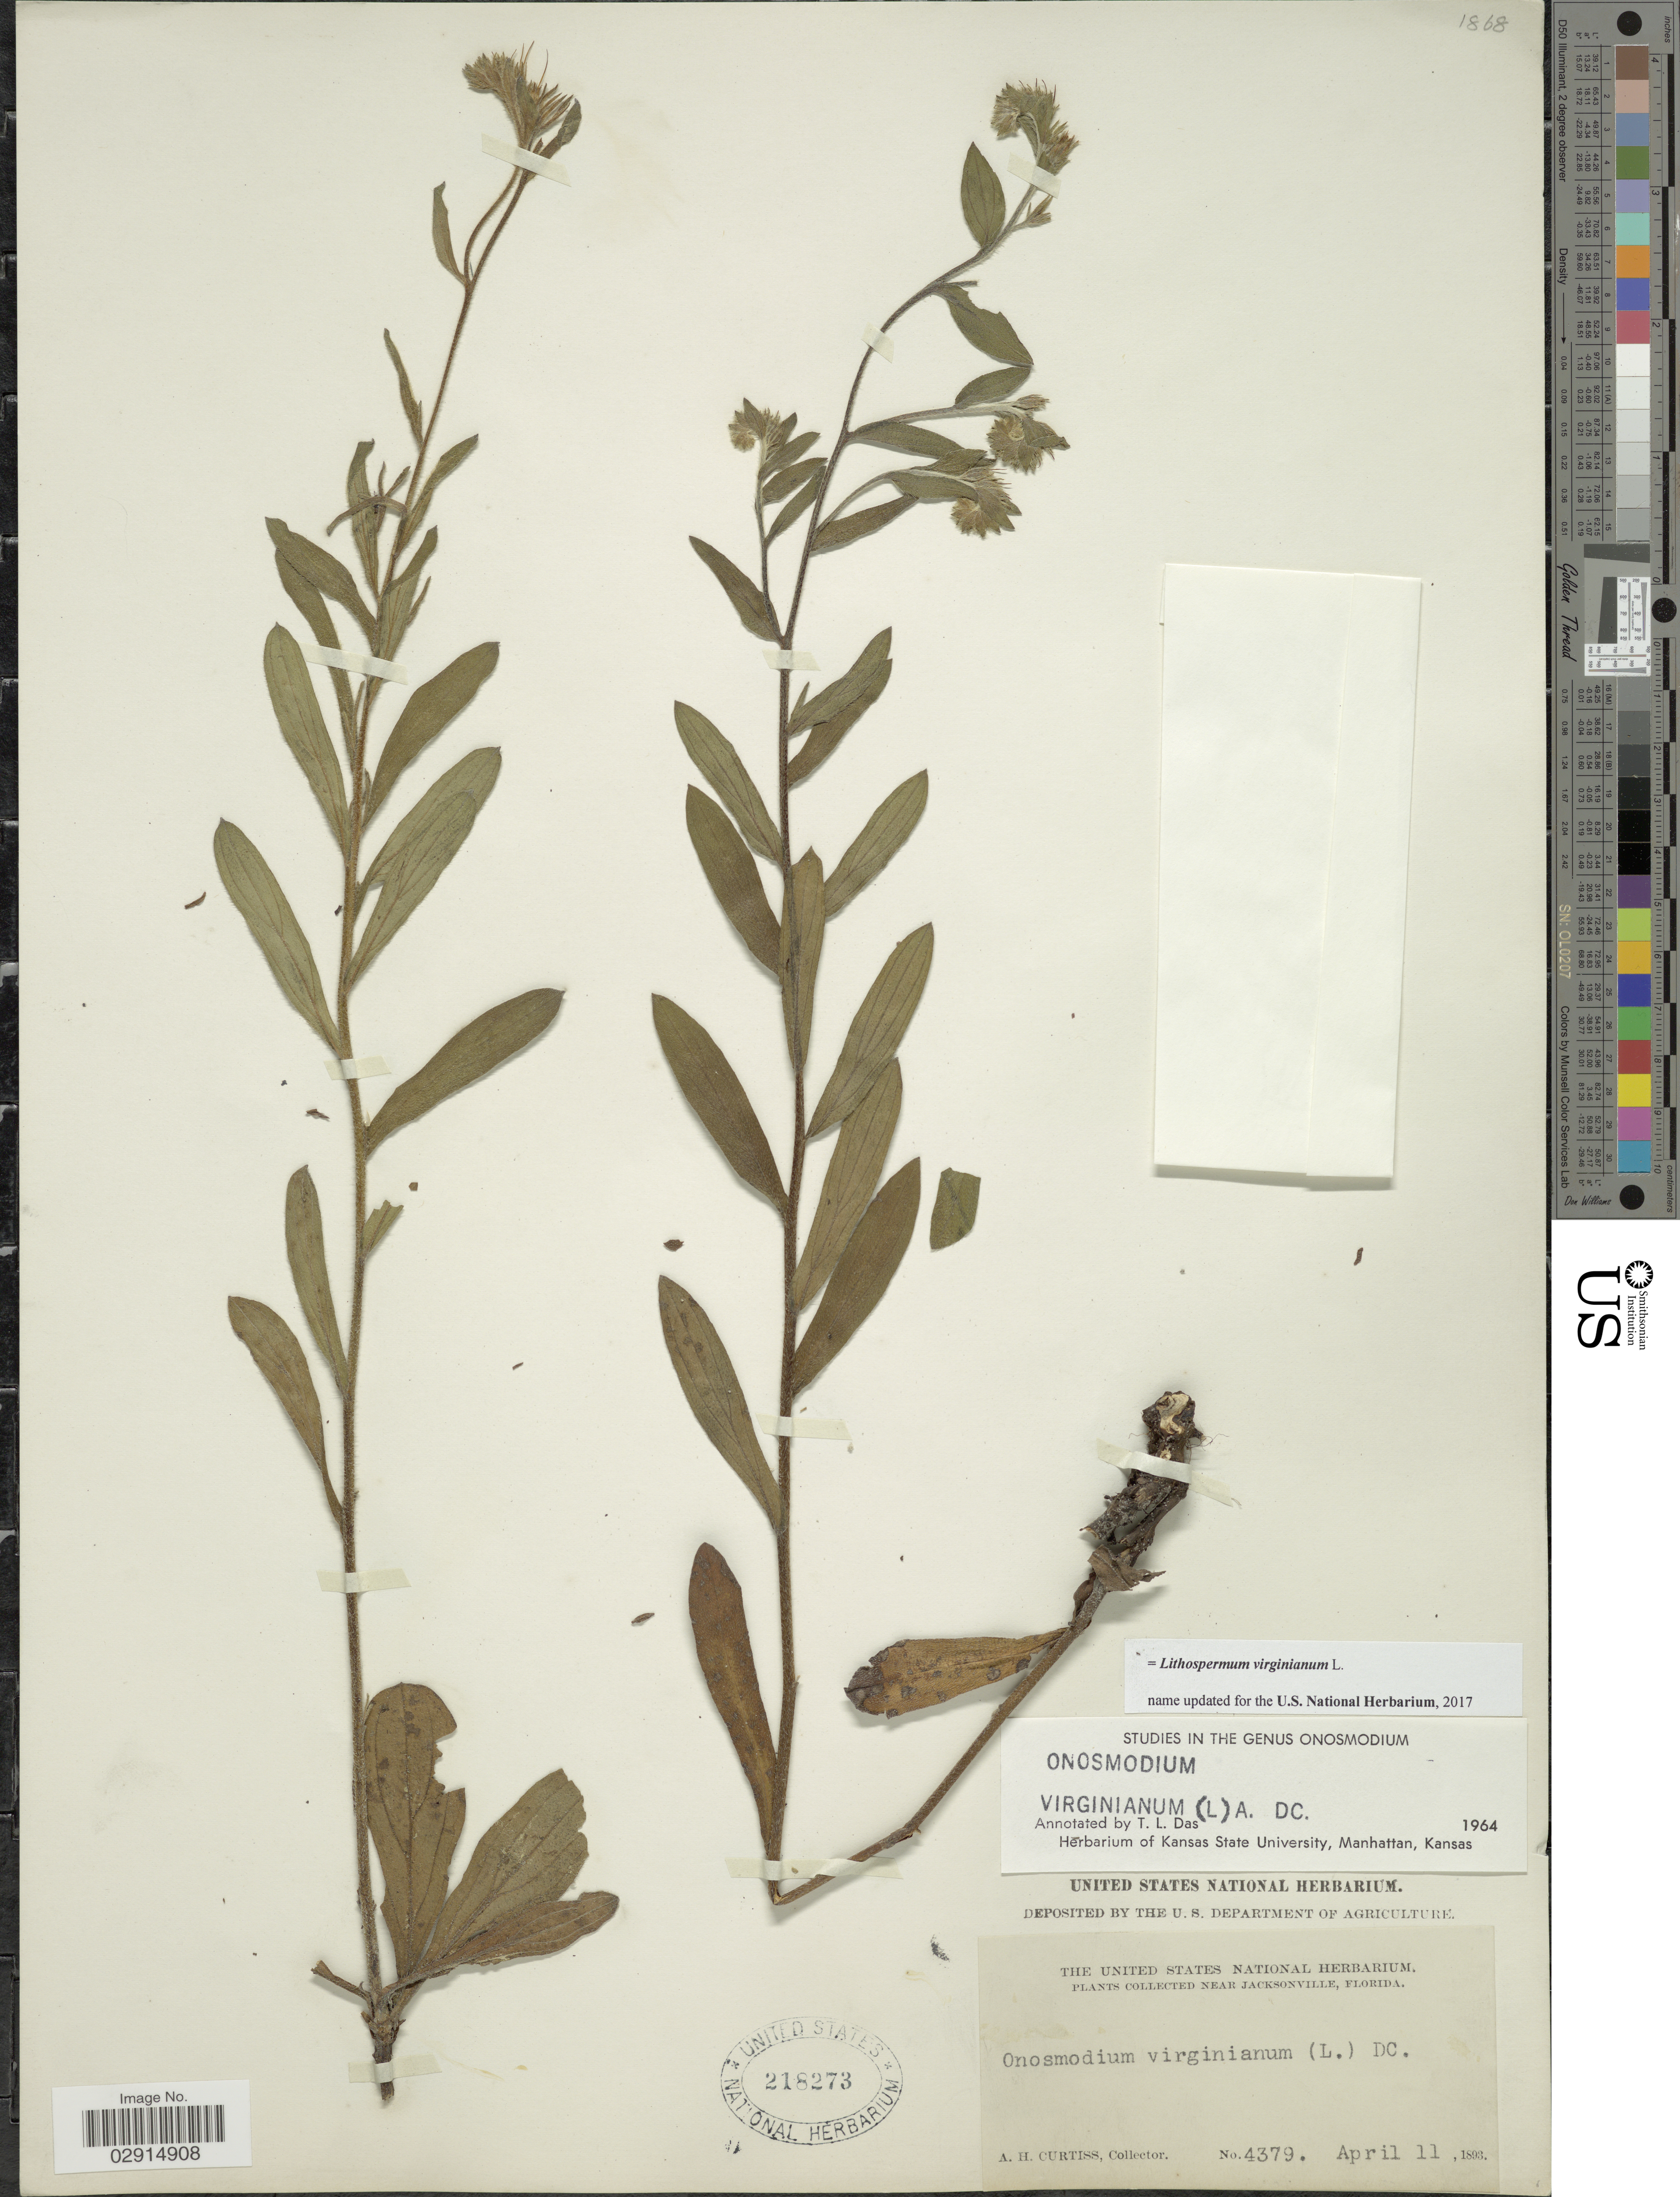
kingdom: Plantae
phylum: Tracheophyta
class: Magnoliopsida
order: Boraginales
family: Boraginaceae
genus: Lithospermum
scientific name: Lithospermum virginianum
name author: L.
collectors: A. H. Curtiss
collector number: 4379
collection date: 1893-04-11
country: United States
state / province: Florida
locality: Near Jacksonville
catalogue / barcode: US 218273